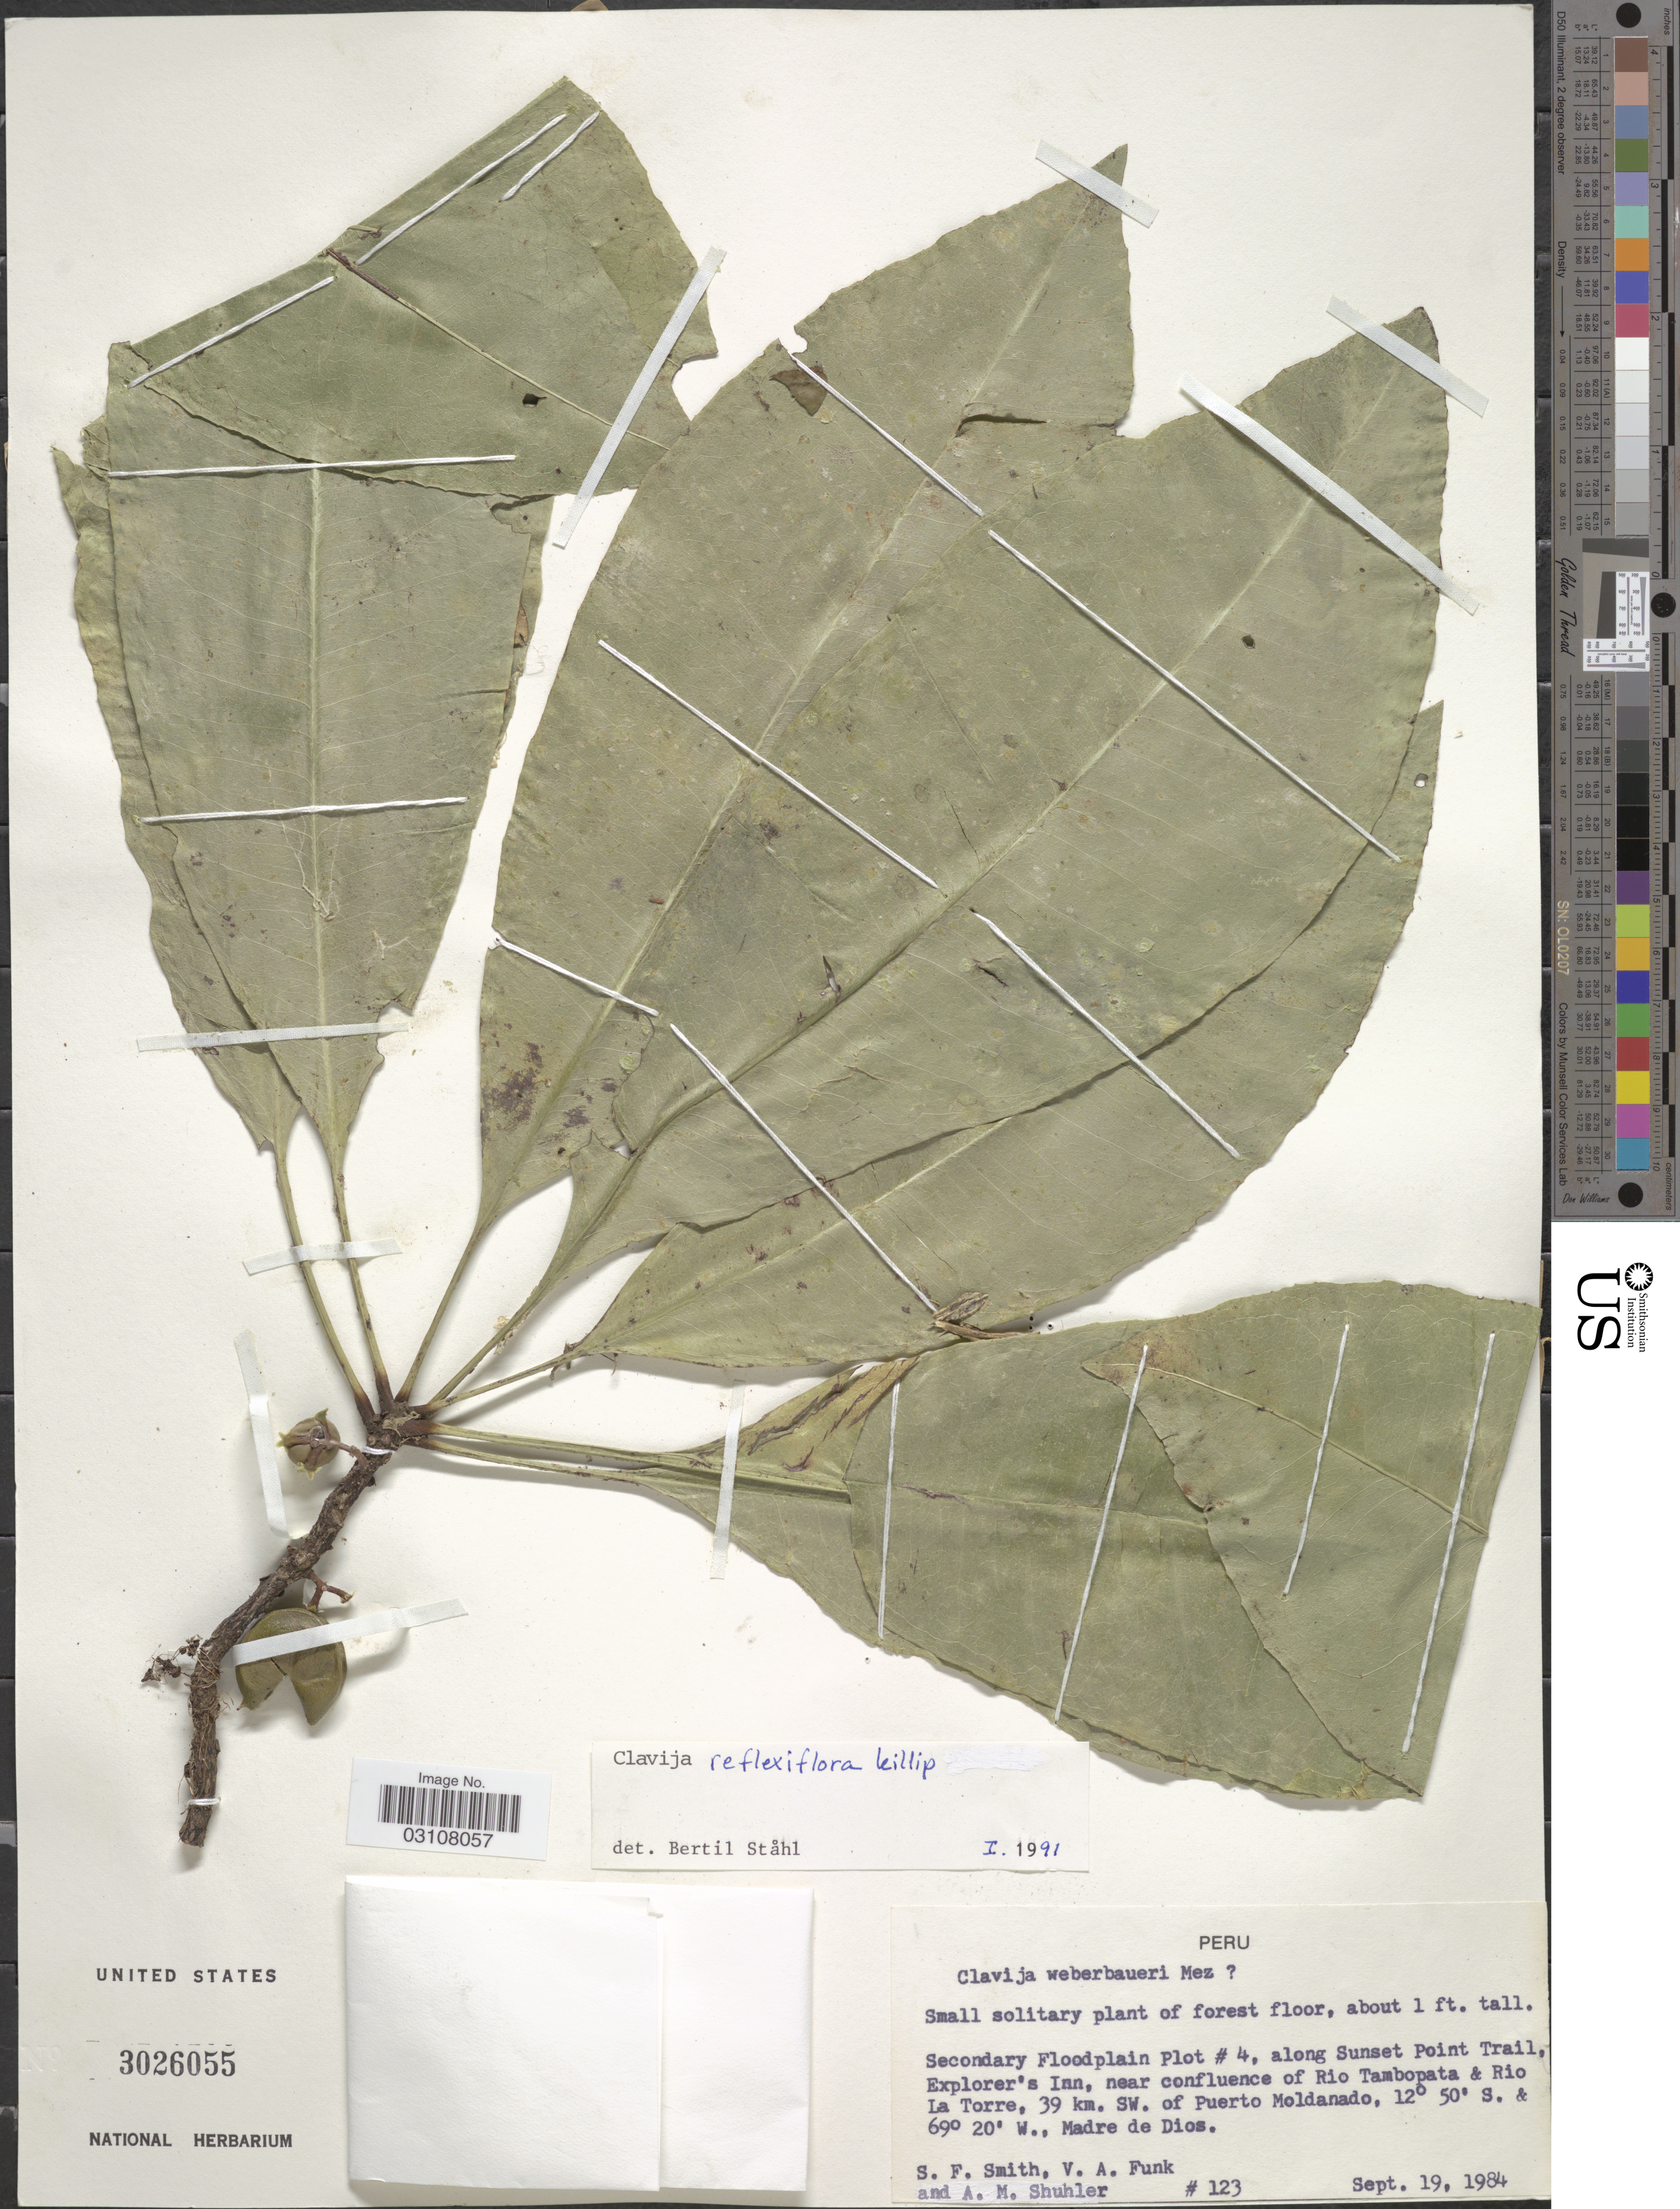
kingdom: Plantae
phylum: Tracheophyta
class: Magnoliopsida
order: Ericales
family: Primulaceae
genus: Clavija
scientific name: Clavija reflexiflora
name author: Killip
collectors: S.F. Smith, V. Funk & A. Shuhler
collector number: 123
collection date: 1984-09-19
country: Peru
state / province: Madre de Dios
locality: Secondary Floodplain Plot #4, along Sunset Point Trail, Explorer's Inn, near confluence of Rio Tambopata & Rio La Torre, 39 km. SW. of Puerto Moldanado.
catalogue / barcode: US 3026055